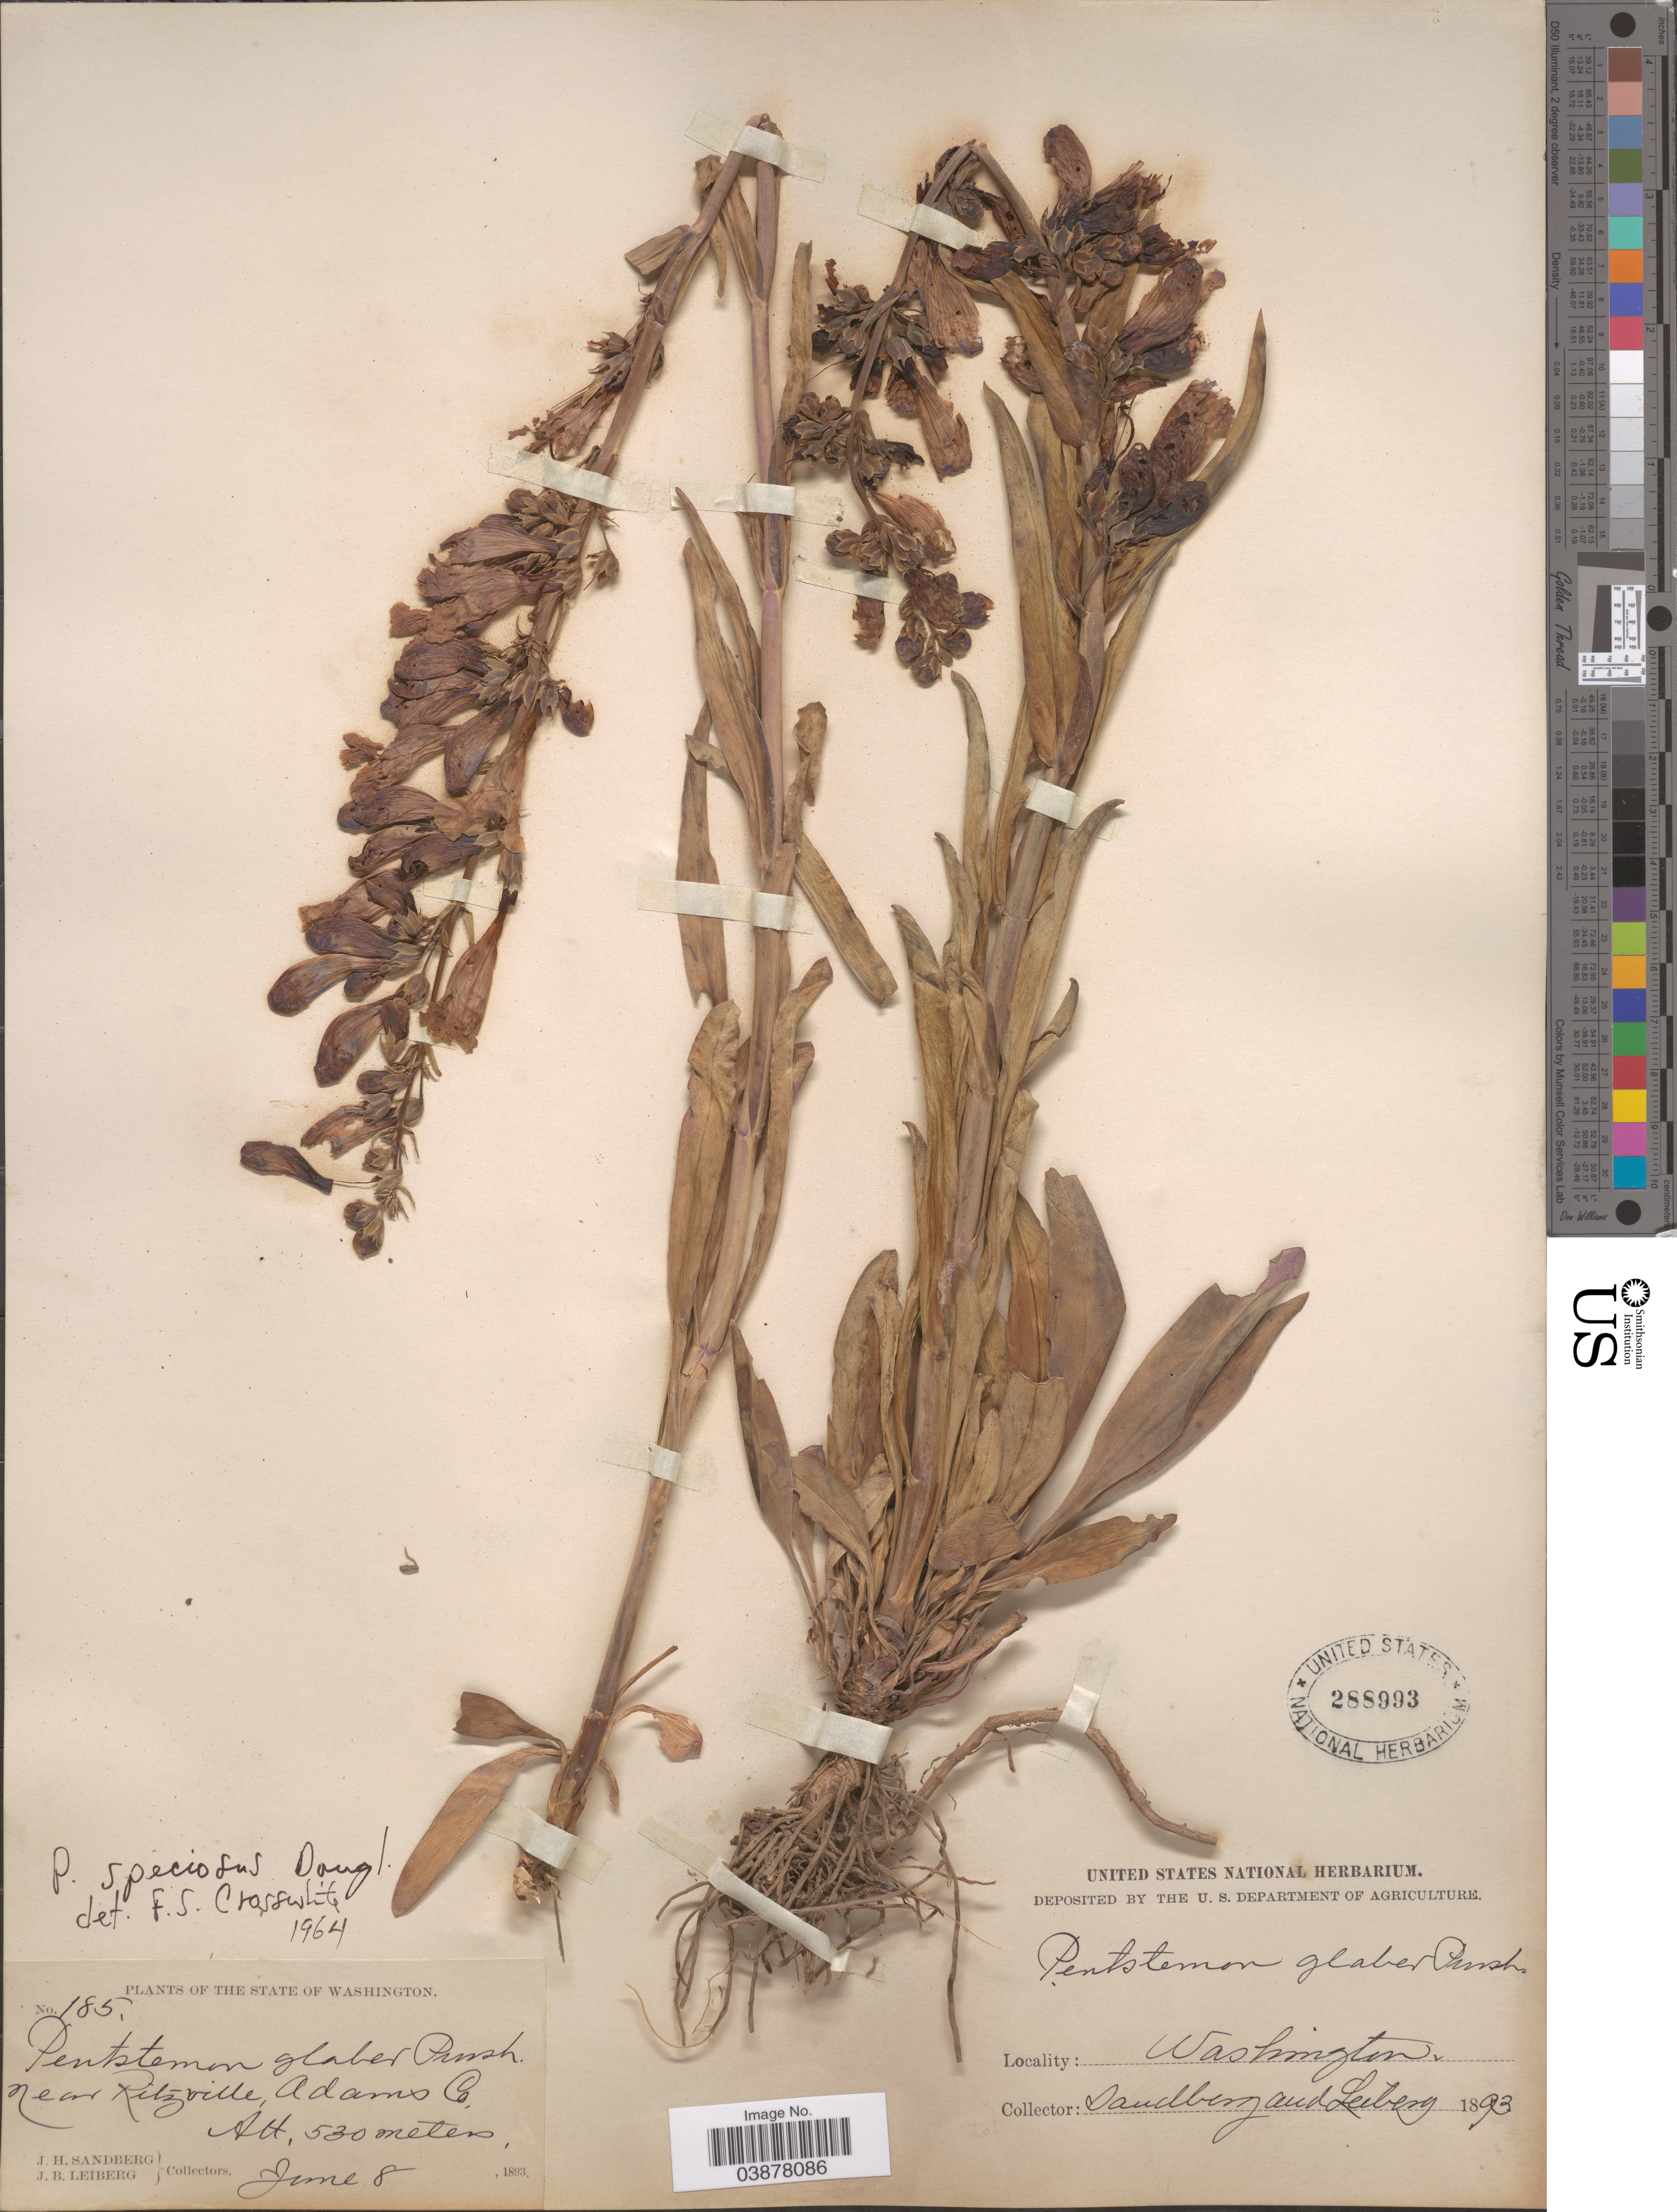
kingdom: Plantae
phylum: Tracheophyta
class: Magnoliopsida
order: Lamiales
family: Plantaginaceae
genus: Penstemon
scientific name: Penstemon speciosus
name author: Douglas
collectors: J. H. Sandberg & J. B. Leiberg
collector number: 185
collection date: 1893-06-08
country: United States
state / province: Washington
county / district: Adams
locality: Near Ritzville, Adams Co.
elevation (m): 530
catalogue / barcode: US 288993